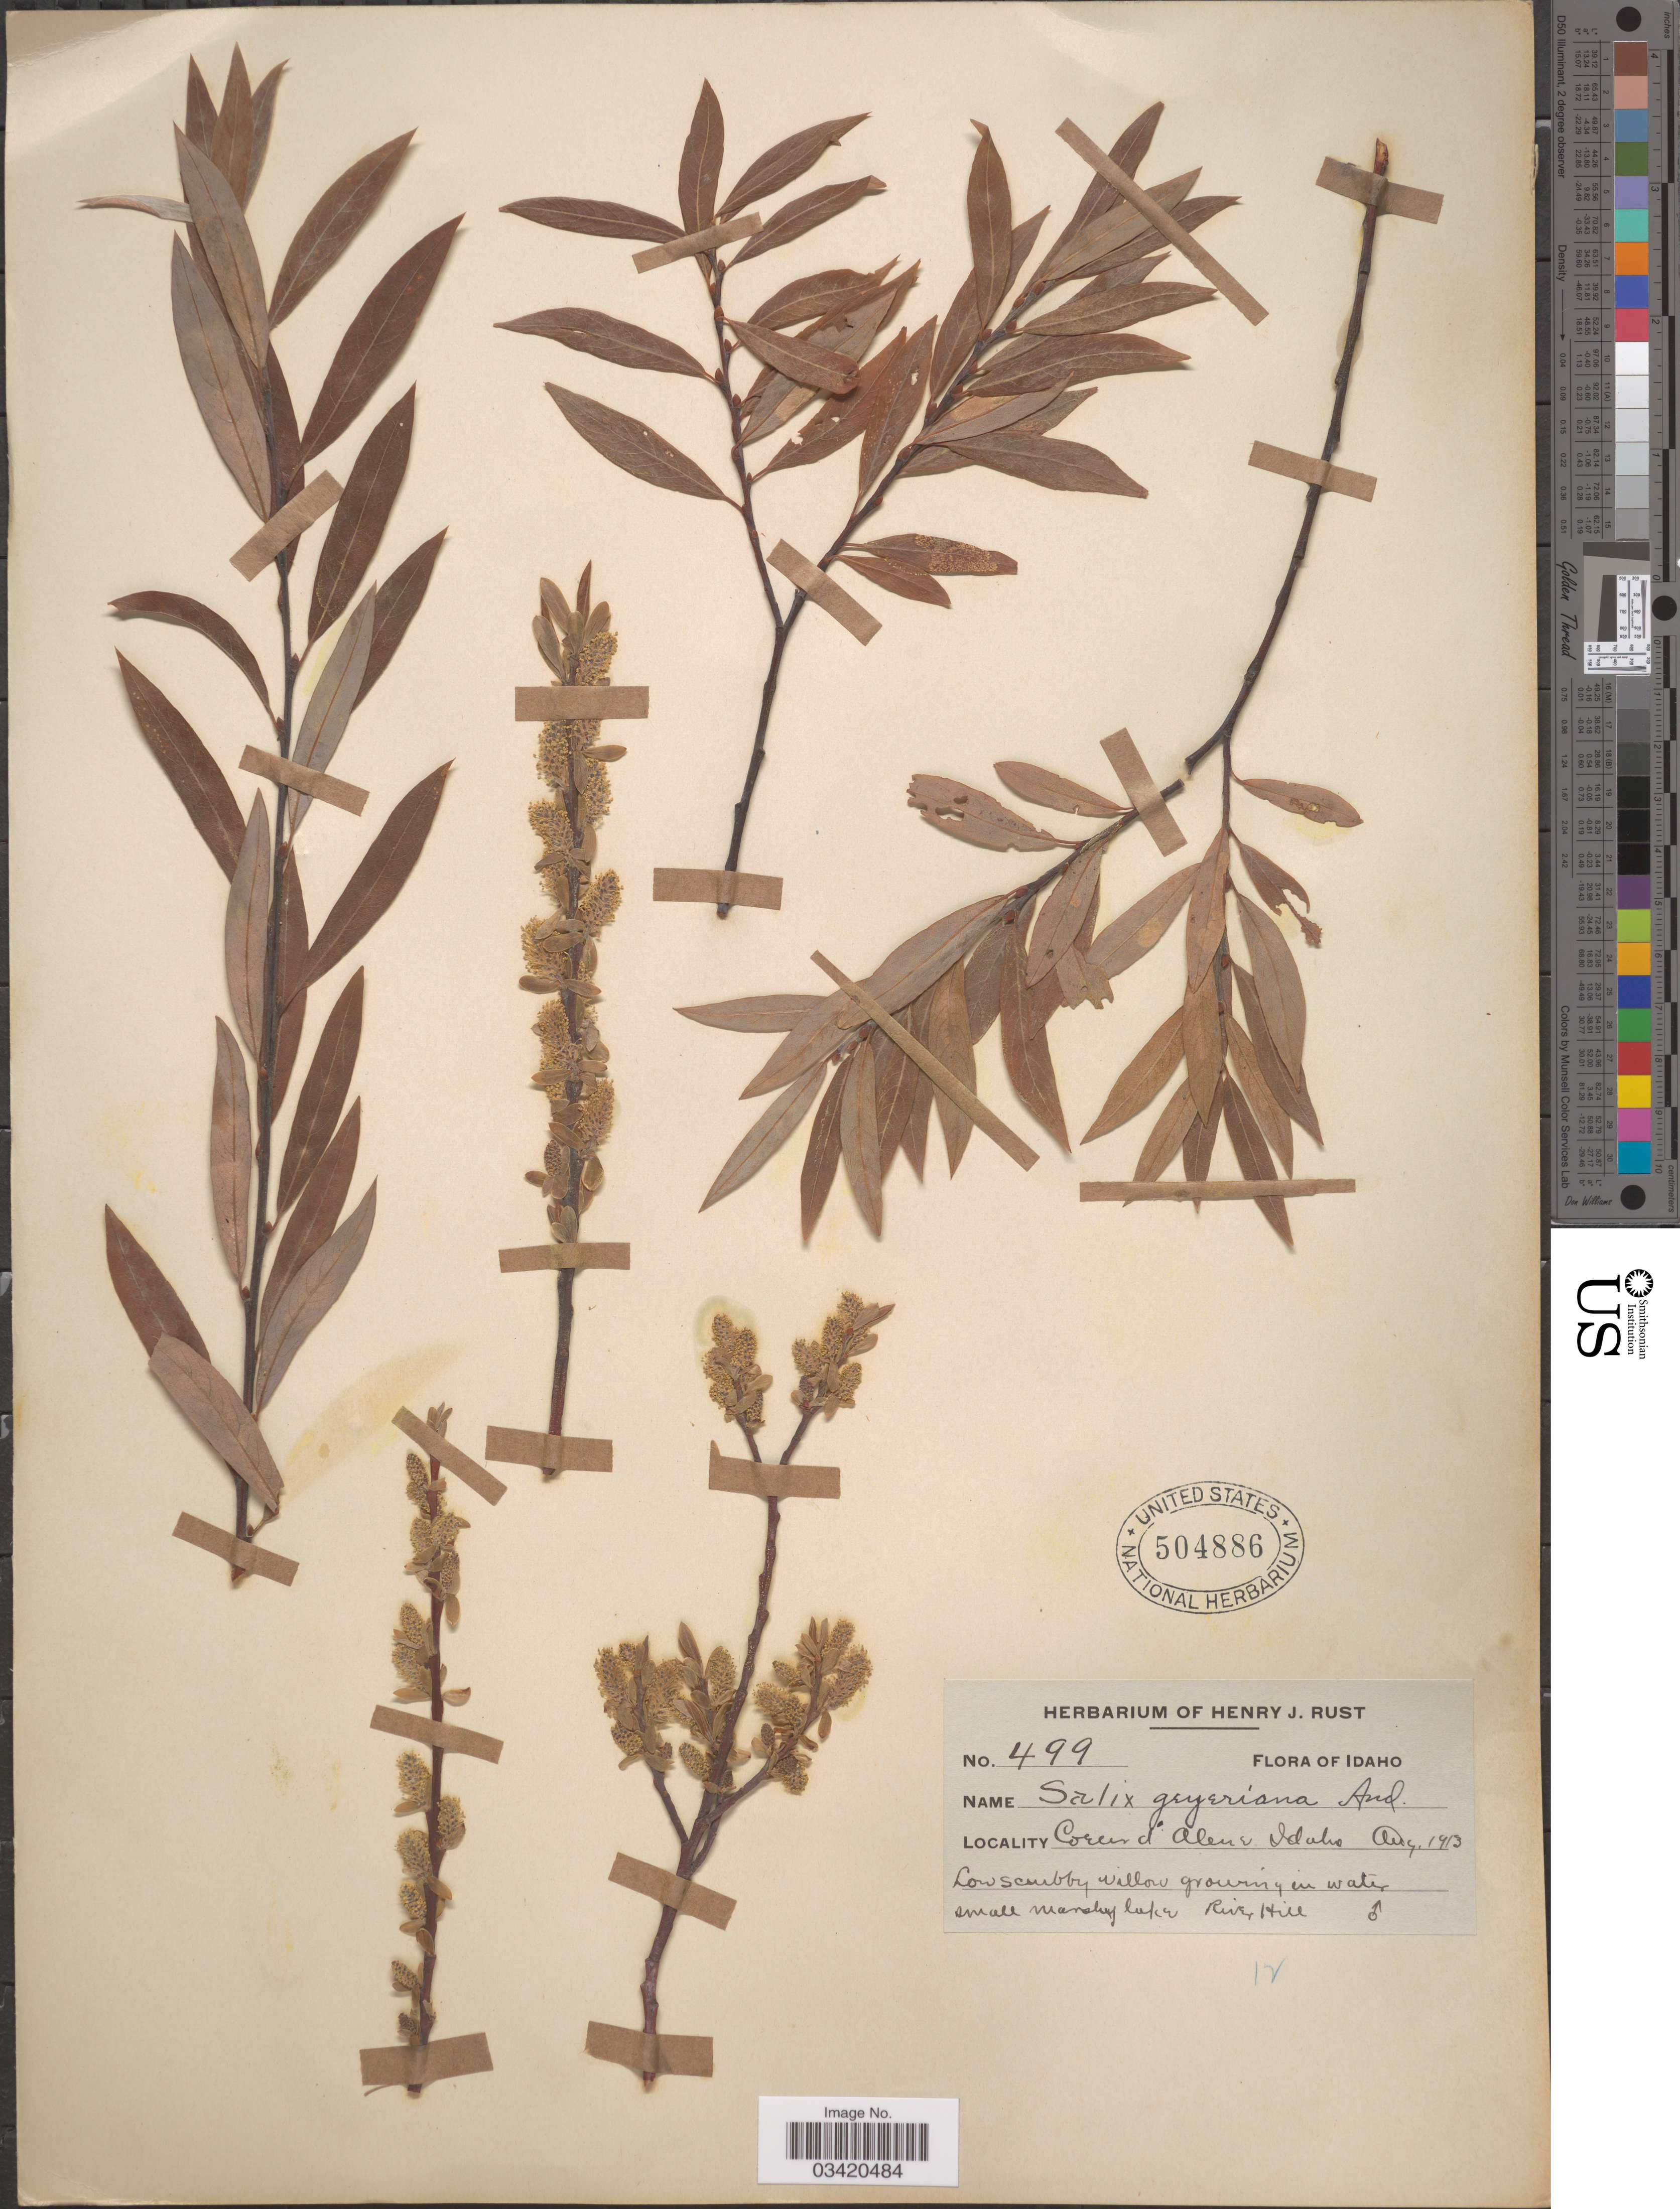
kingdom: Plantae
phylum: Tracheophyta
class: Magnoliopsida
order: Malpighiales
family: Salicaceae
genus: Salix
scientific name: Salix geyeriana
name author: Andersson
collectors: ex herb. Henry J. Rust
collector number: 499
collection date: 1913-08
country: United States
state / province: Idaho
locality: Coeur d'Alene. River Hill.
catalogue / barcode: US 504886